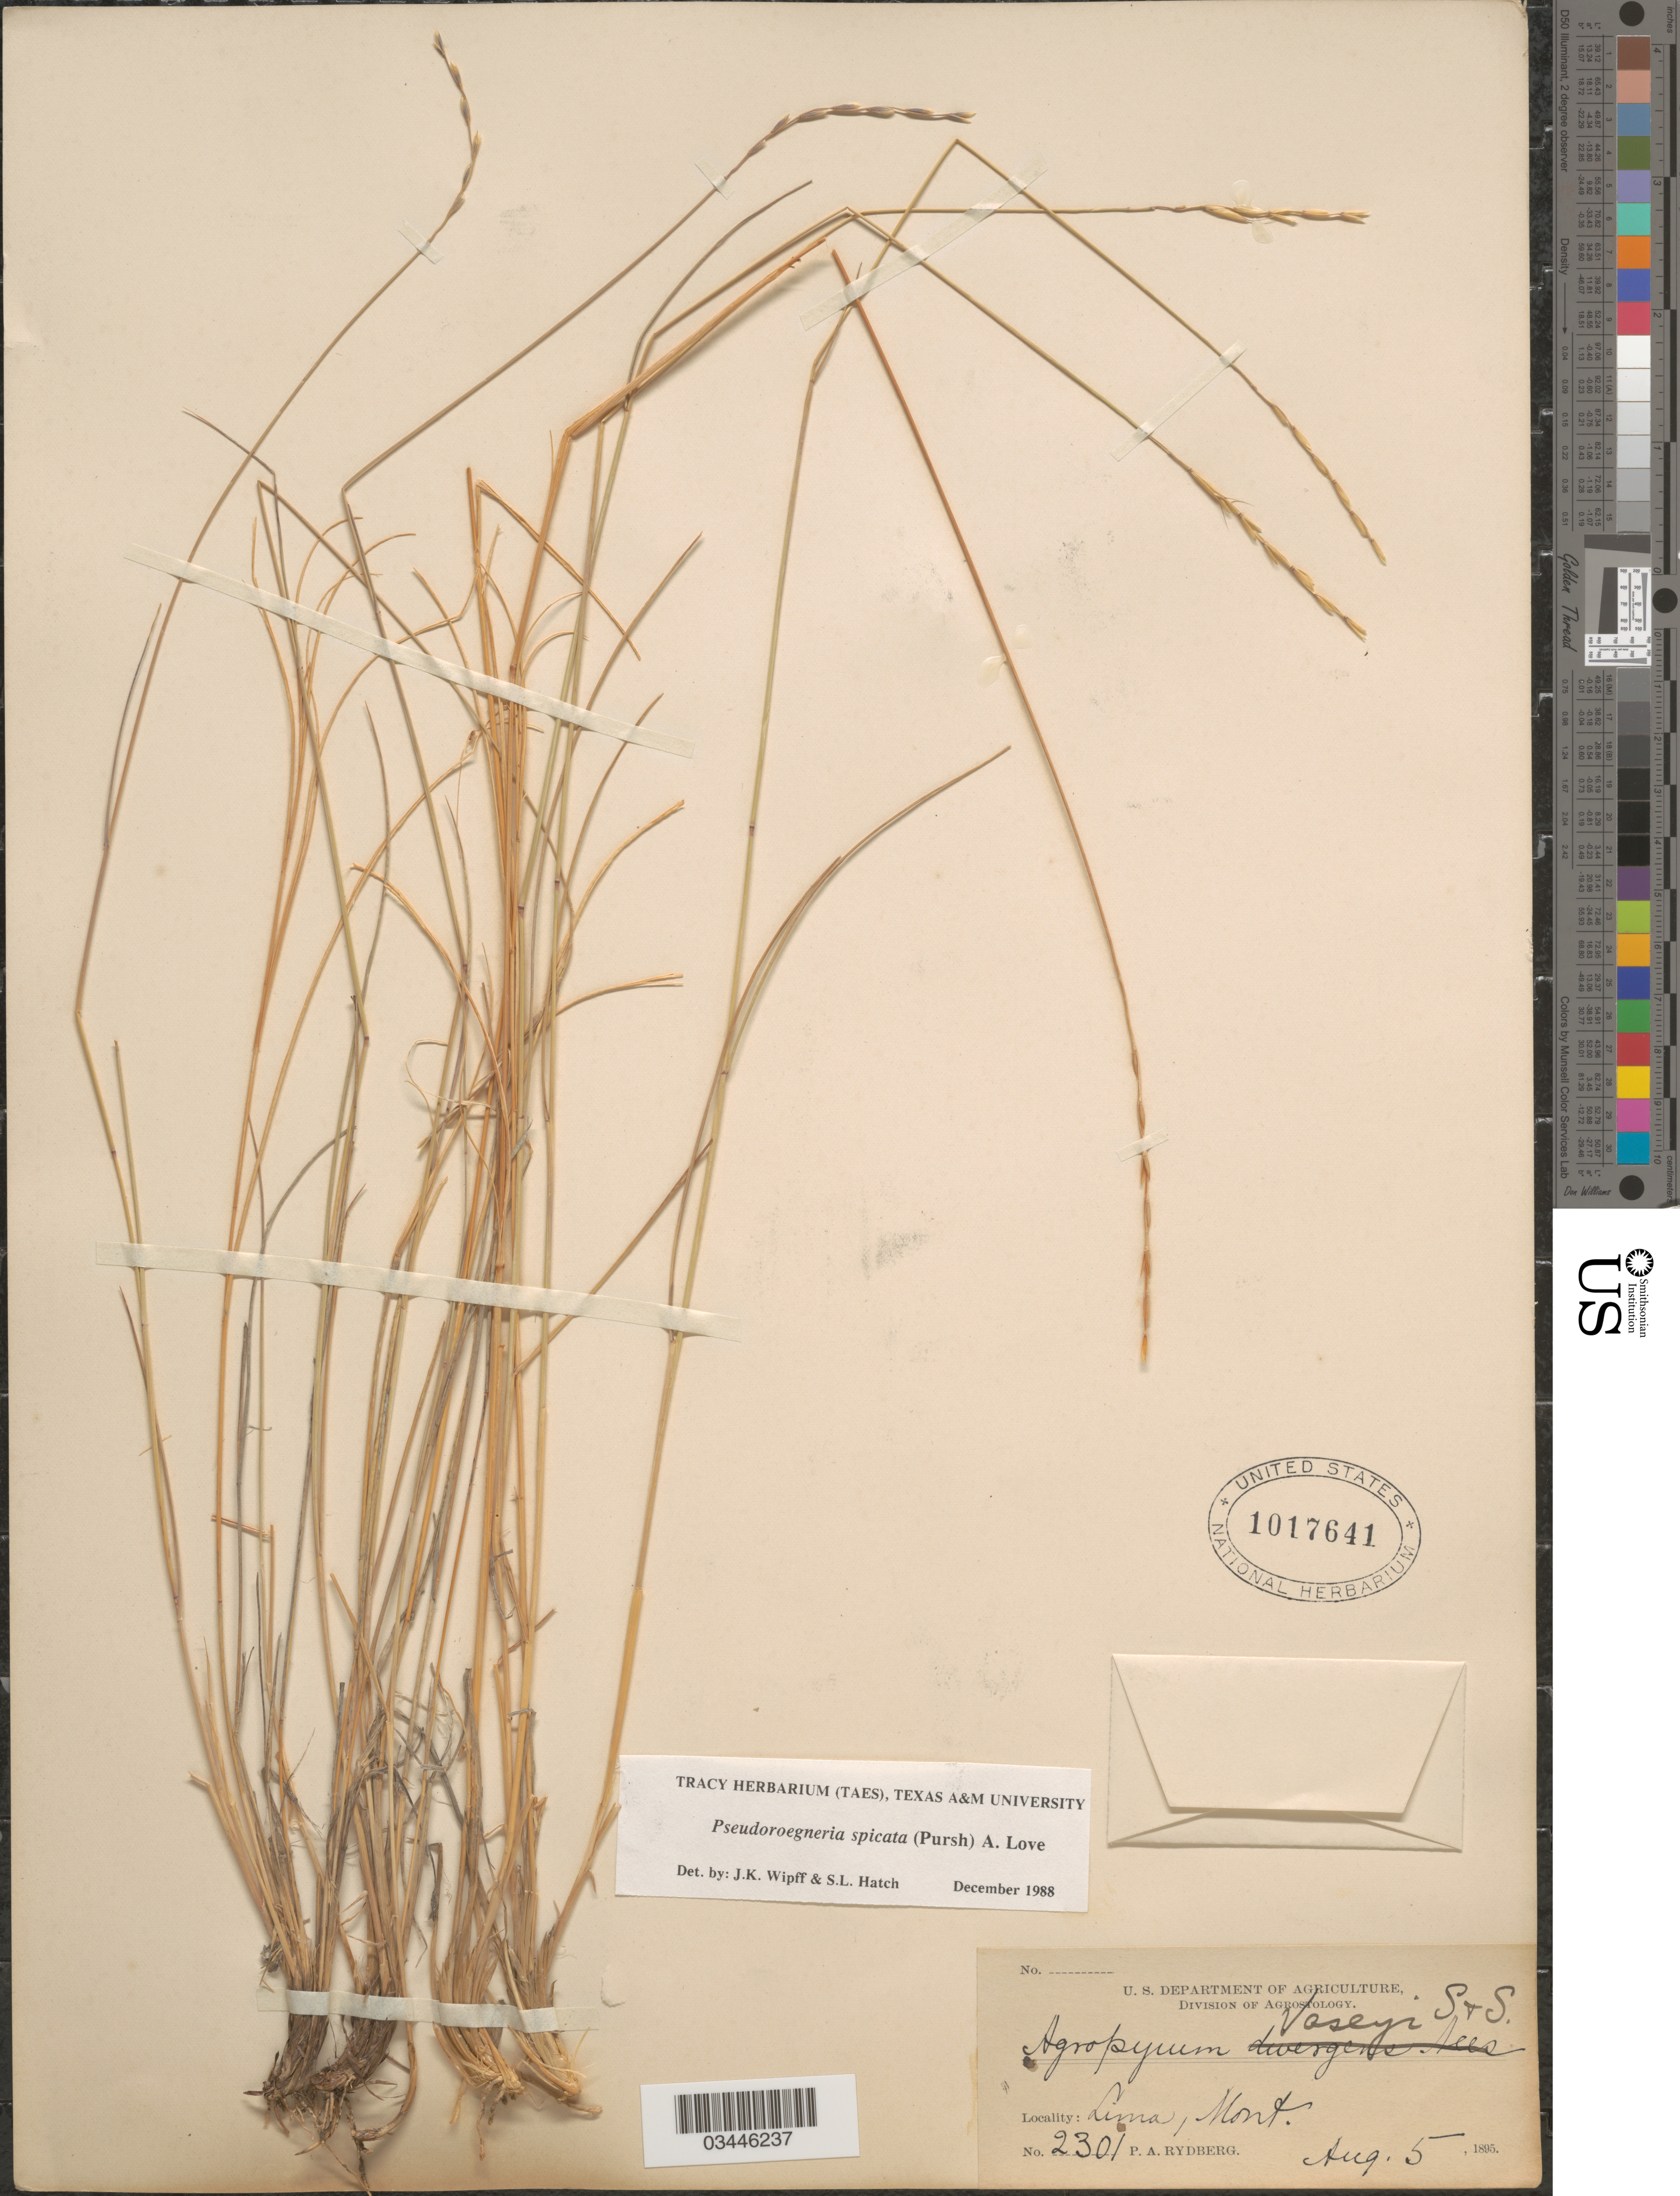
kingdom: Plantae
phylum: Tracheophyta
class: Liliopsida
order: Poales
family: Poaceae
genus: Pseudoroegneria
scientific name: Pseudoroegneria spicata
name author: (Pursh) Á. Löve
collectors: P. A. Rydberg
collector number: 2301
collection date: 1895-08-05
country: United States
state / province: Montana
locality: Lima.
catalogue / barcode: US 1017641